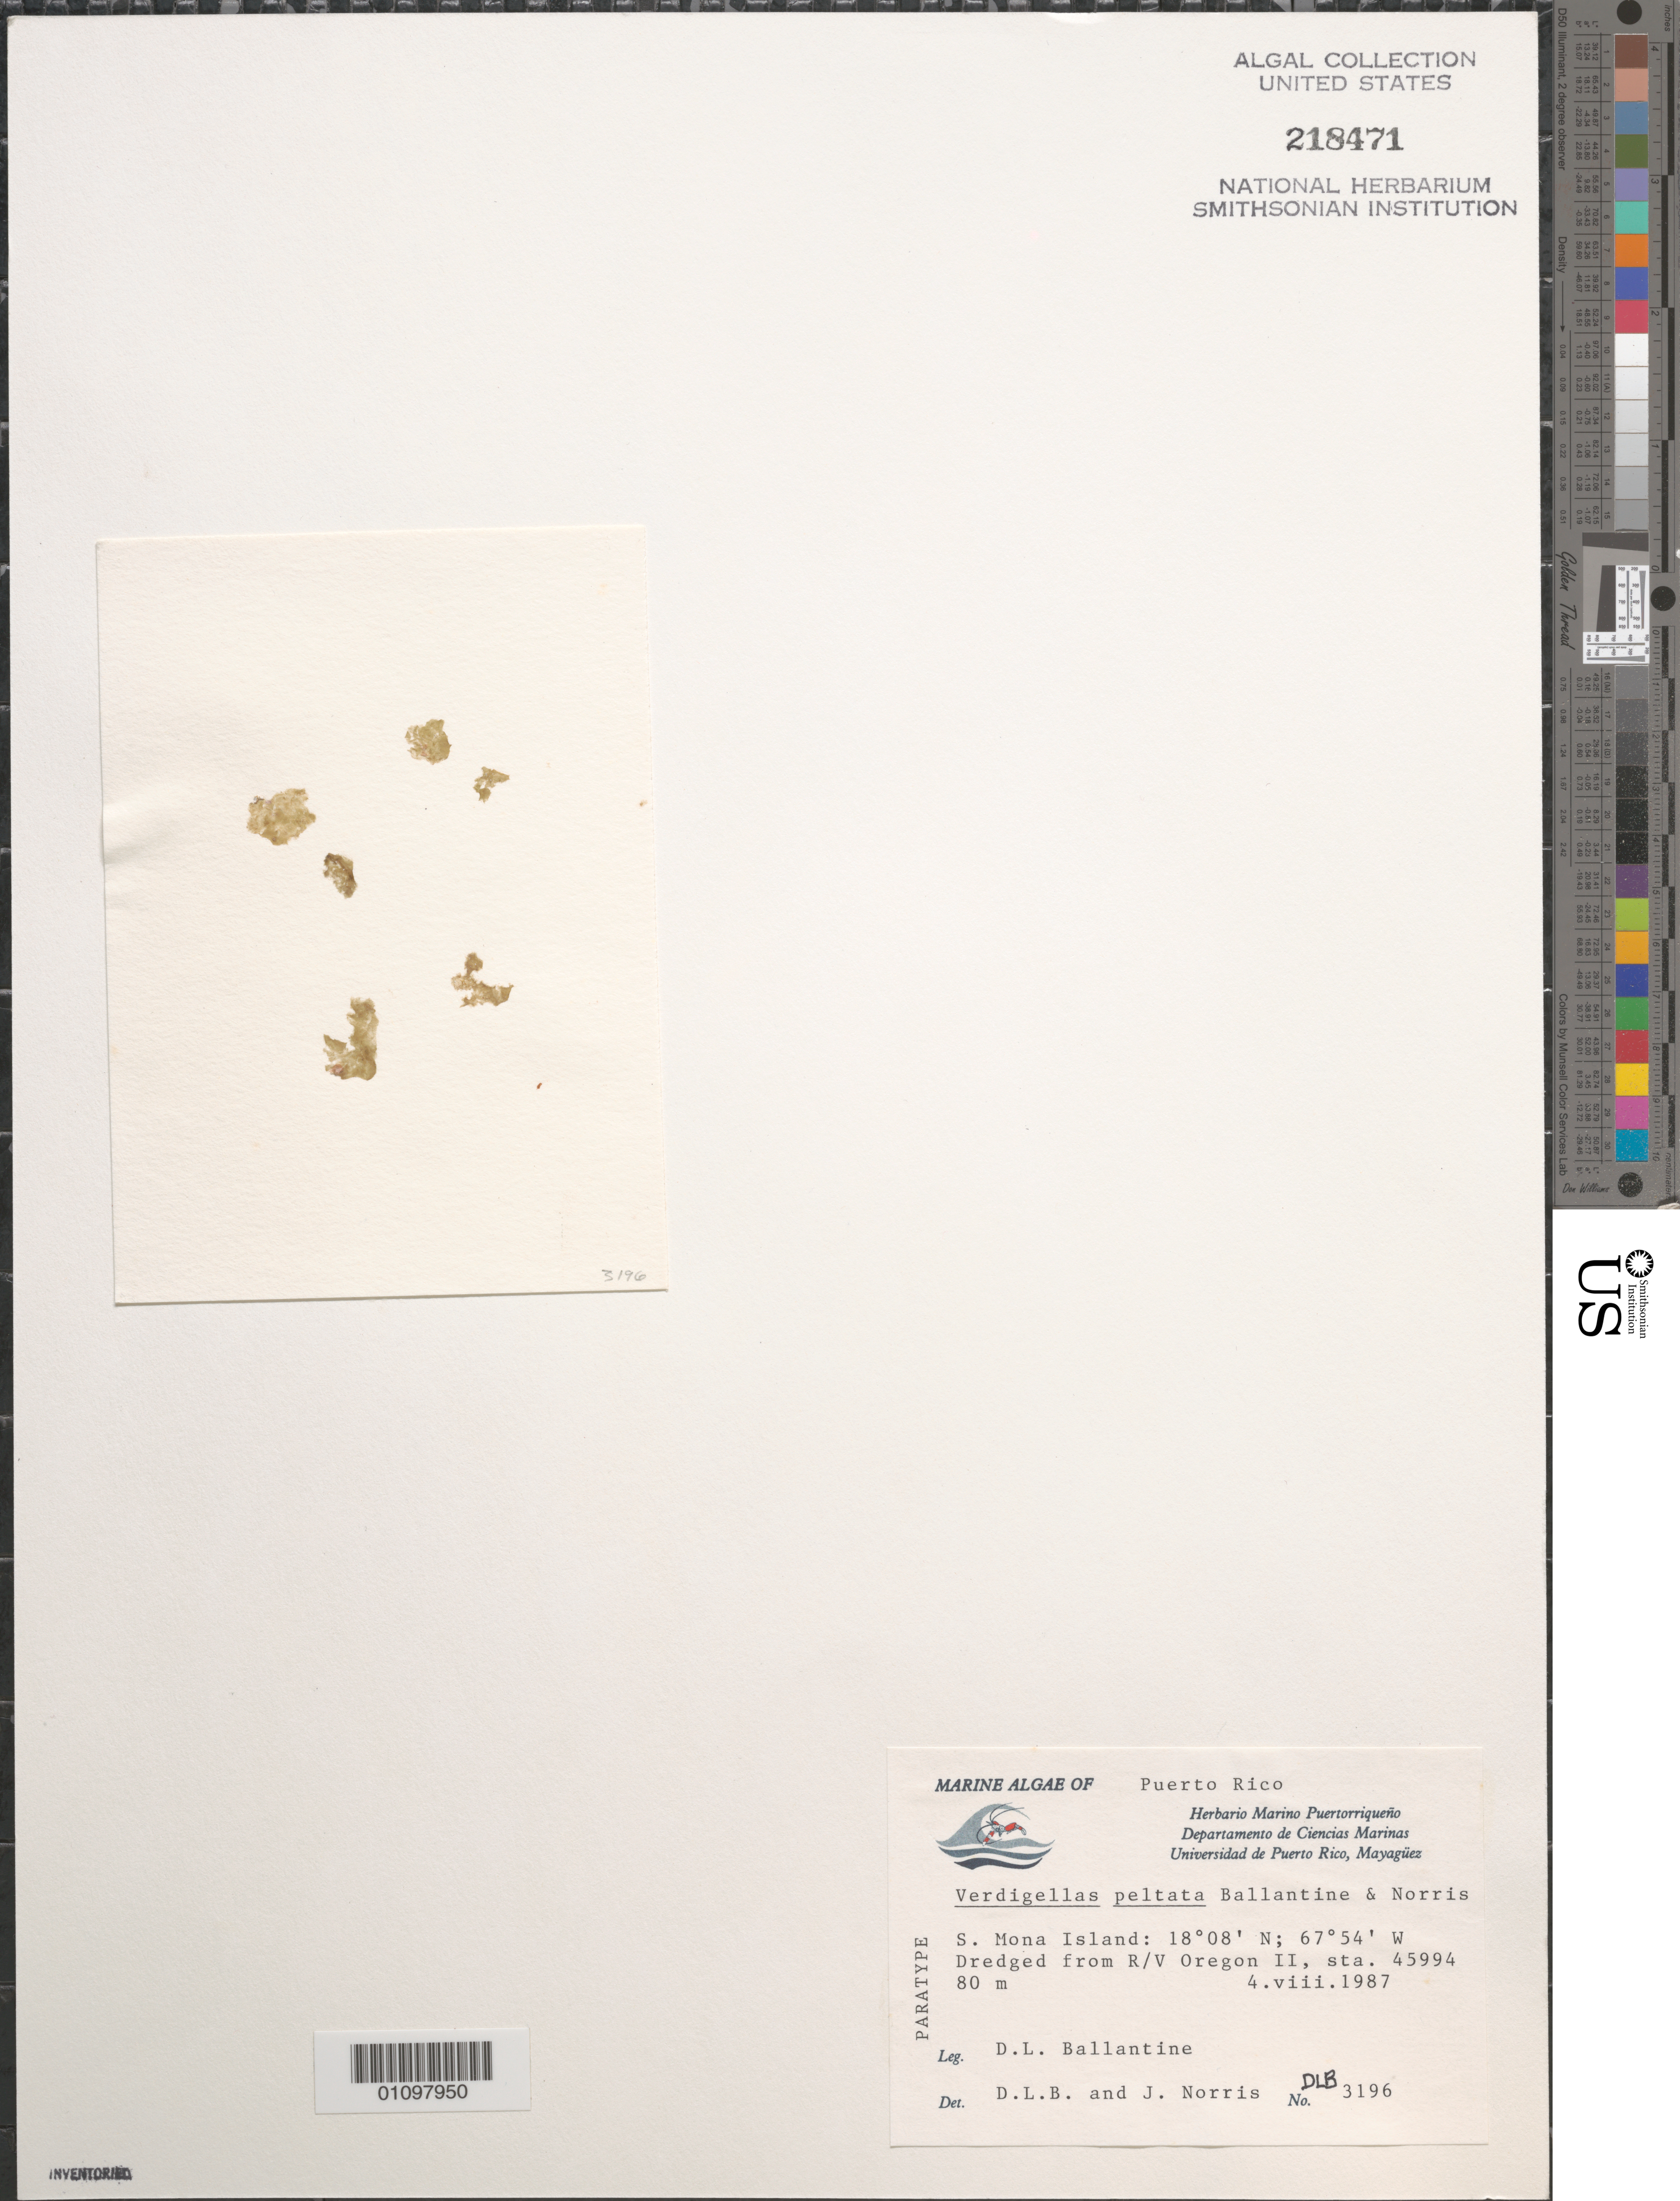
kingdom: Plantae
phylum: Chlorophyta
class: Prasinophyceae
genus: Verdigellas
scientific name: Verdigellas peltata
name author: D.L. Ballant. & J.N. Norris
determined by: Ballantine, D. L.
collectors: D.L. Ballantine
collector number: DLB 3196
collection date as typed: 04 Aug 1987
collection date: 1987-08-04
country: Puerto Rico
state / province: Mayaguëz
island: South Mona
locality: South of Isla de Mona (S. Mona Island)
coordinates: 18 08'N, 67 54'W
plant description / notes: Paratype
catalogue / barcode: US 218471